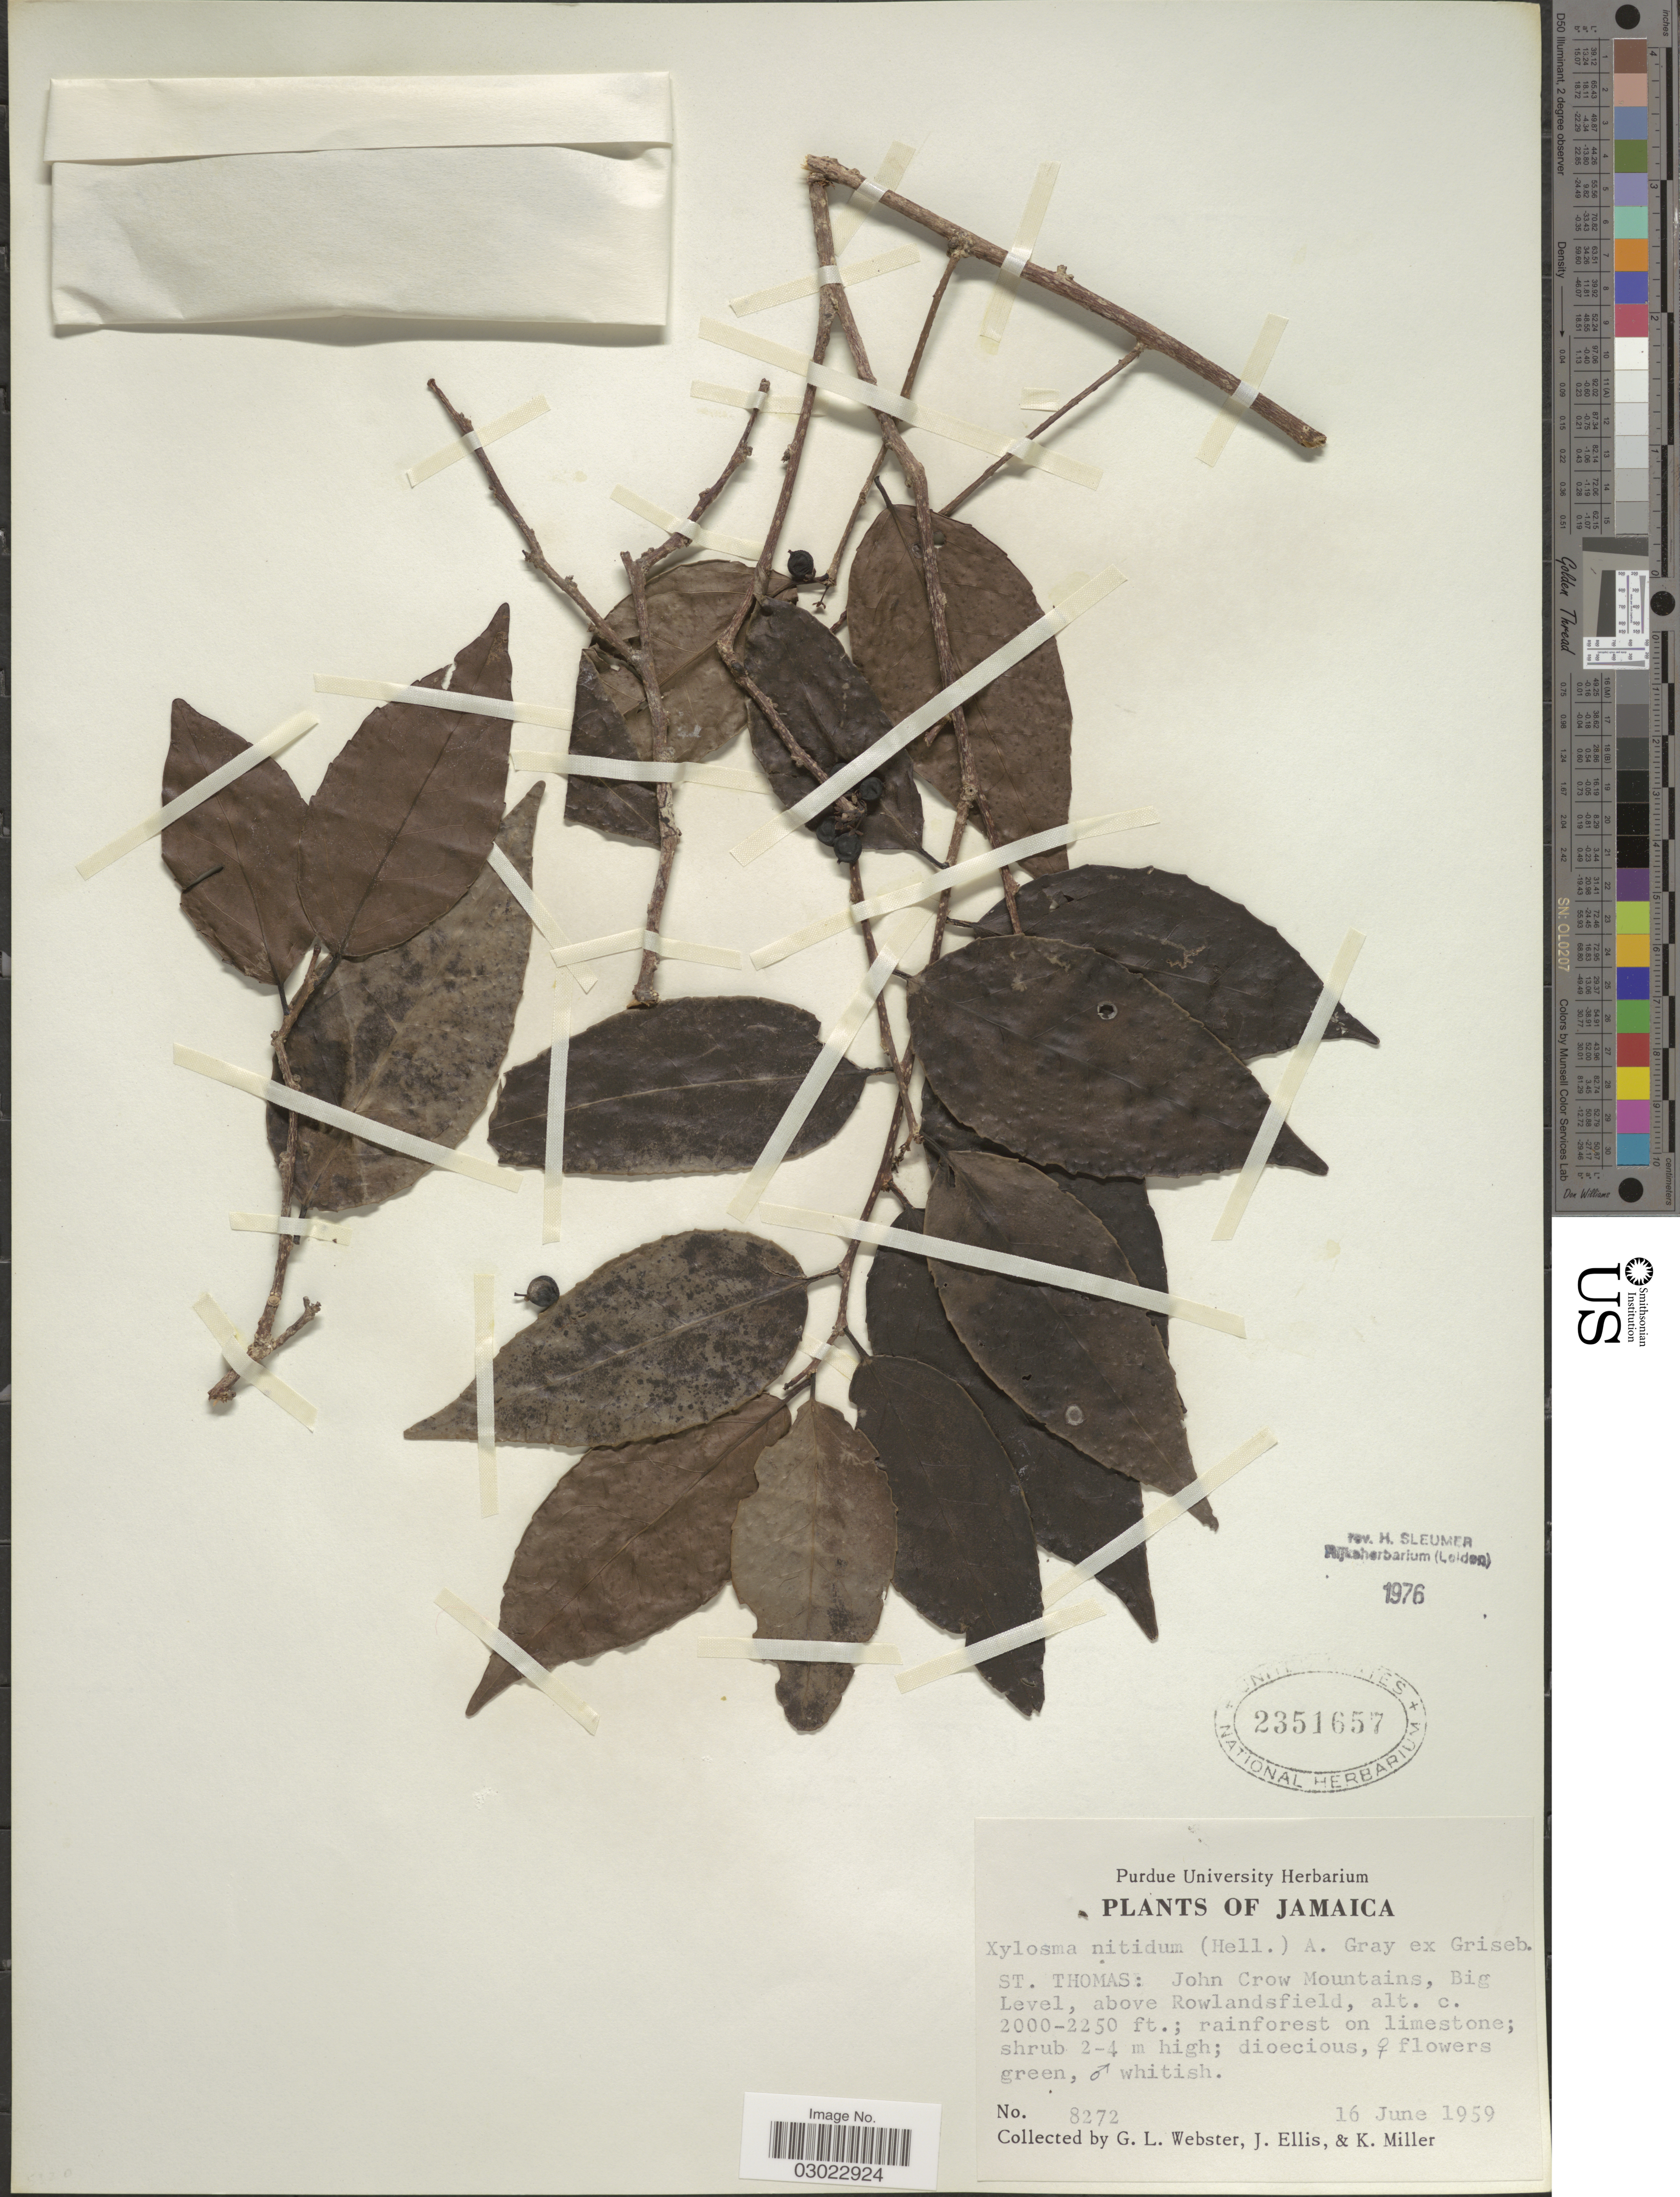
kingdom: Plantae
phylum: Tracheophyta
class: Magnoliopsida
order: Malpighiales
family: Salicaceae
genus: Xylosma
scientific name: Xylosma nitida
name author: (Hell.) A. Gray ex Griseb.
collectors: G. L. Webster, J. Ellis & K. Miller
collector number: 8272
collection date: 1959-06-16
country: Jamaica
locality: St. Thomas: John Crow Mountains, Big Level, above Rowlandsfield.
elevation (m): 610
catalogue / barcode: US 2351657